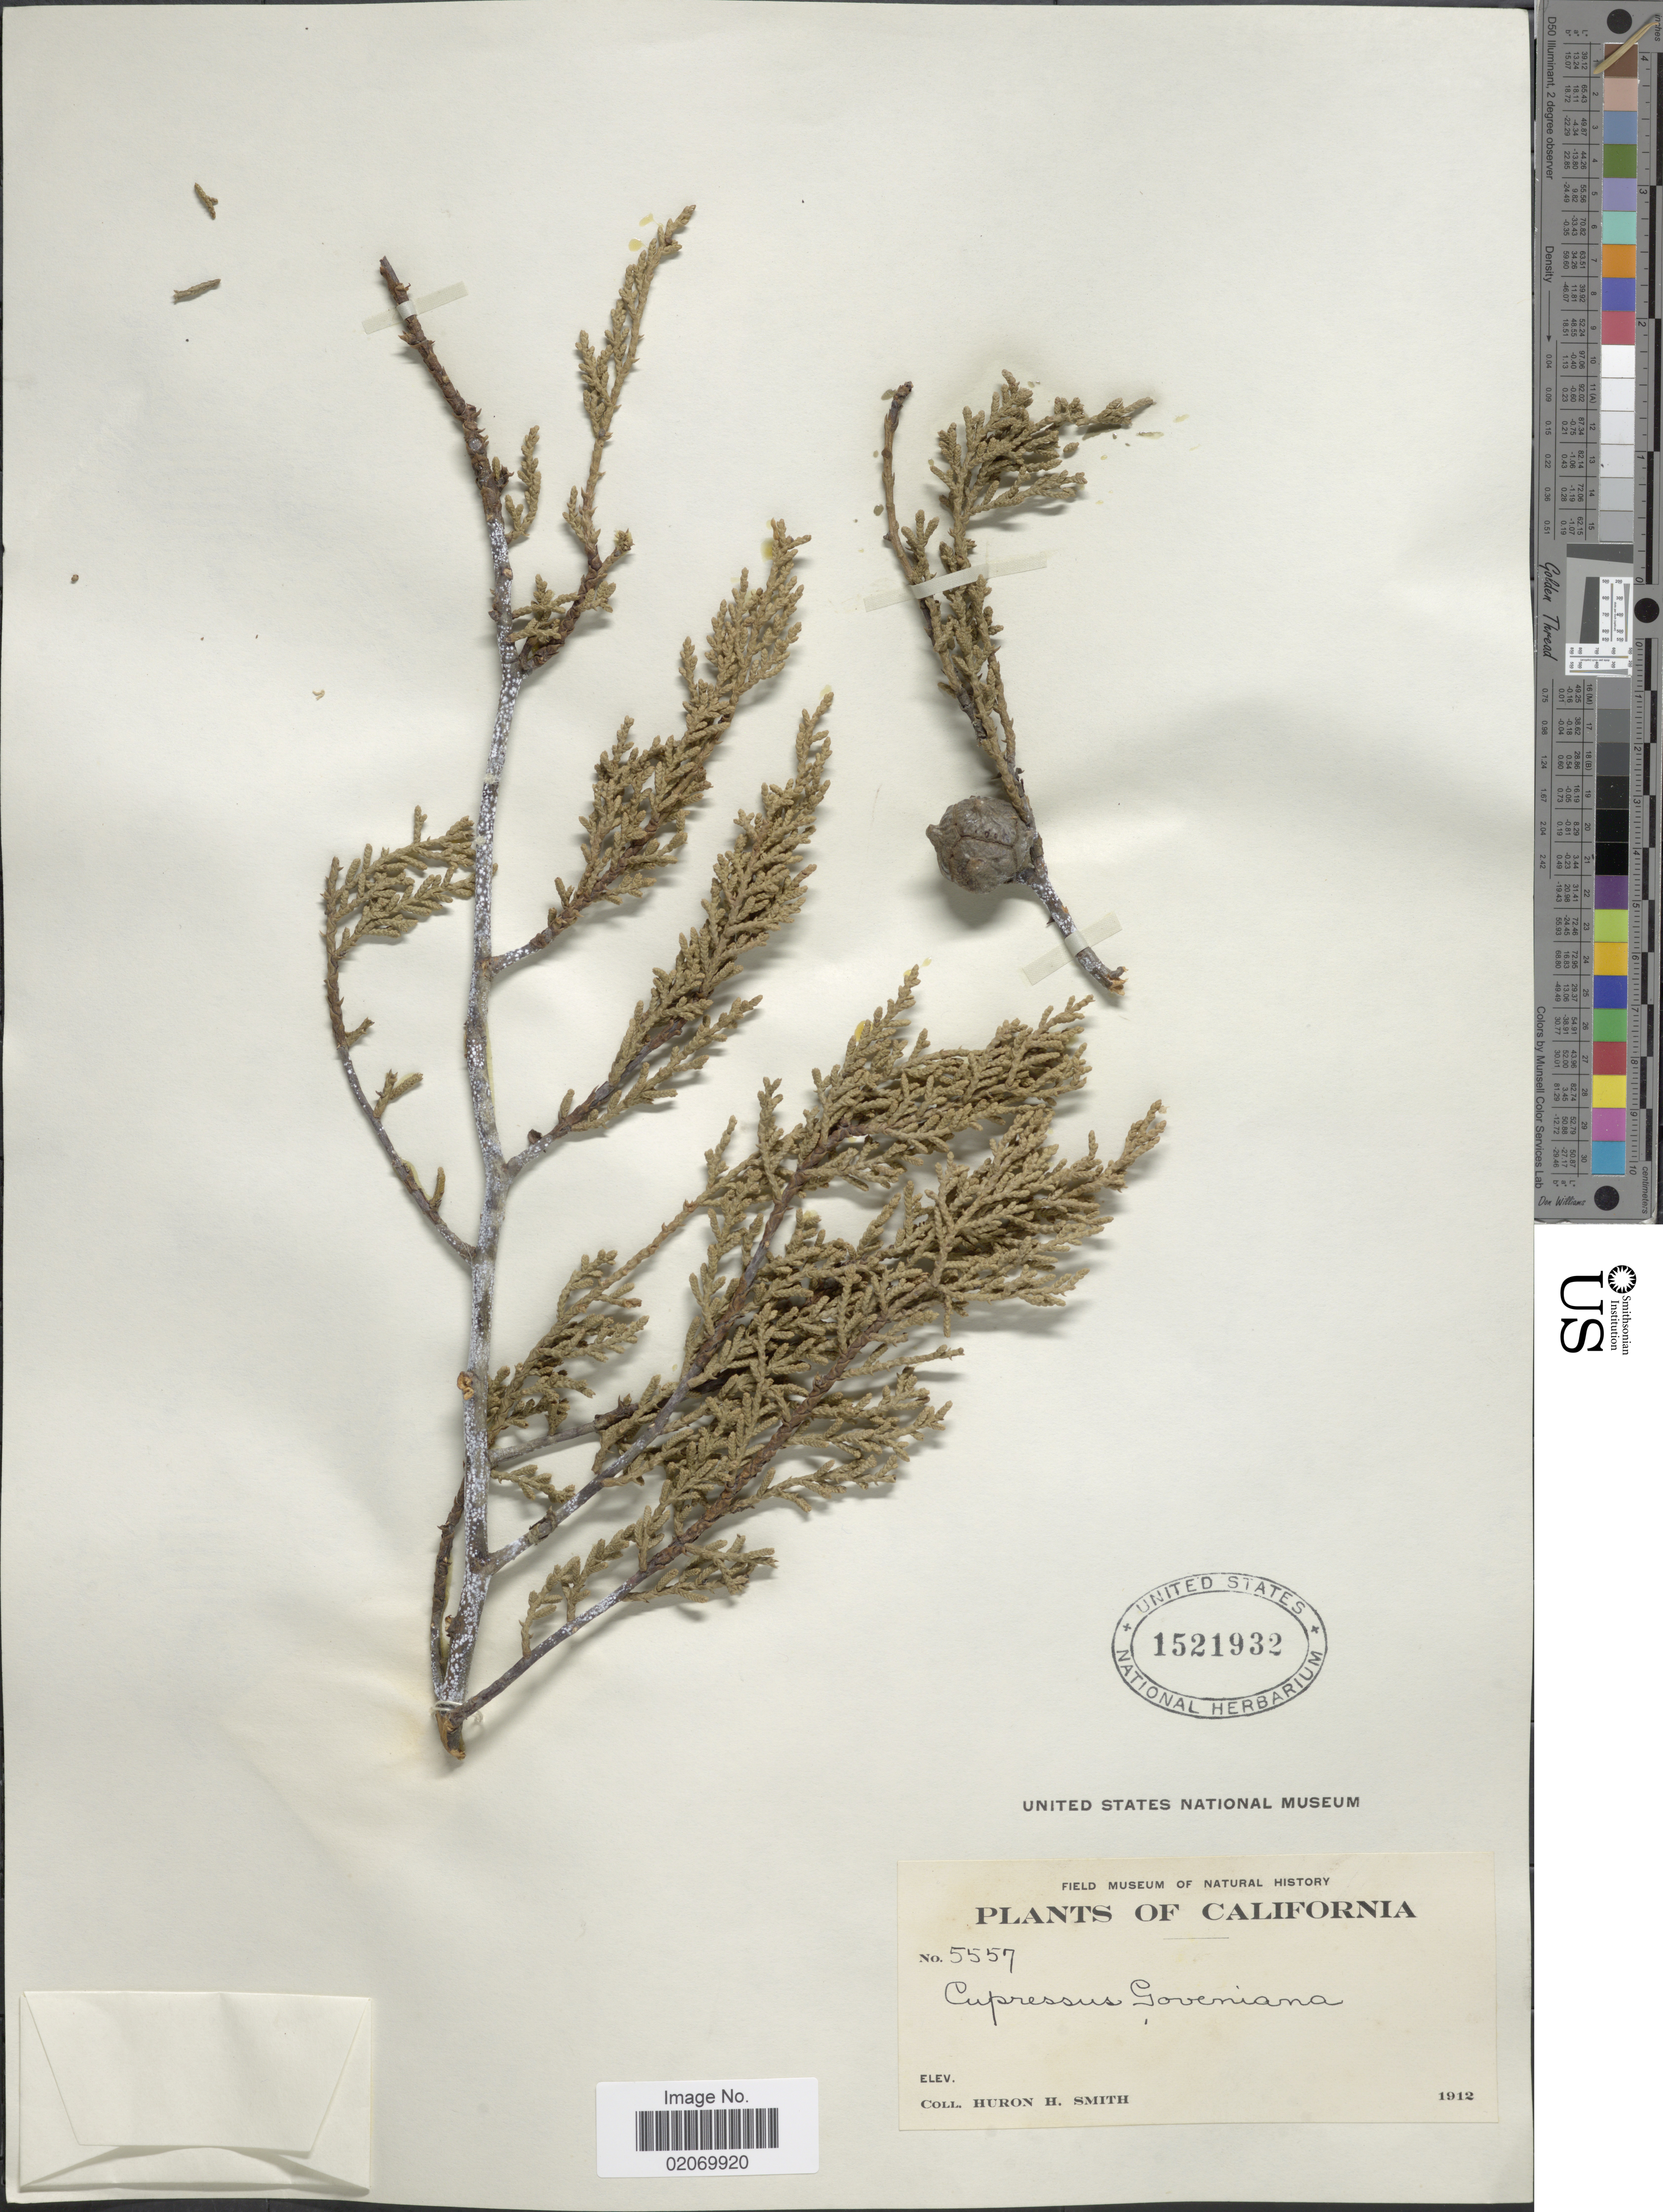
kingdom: Plantae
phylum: Tracheophyta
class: Pinopsida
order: Pinales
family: Cupressaceae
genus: Hesperocyparis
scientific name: Hesperocyparis goveniana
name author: (Gordon) Bartel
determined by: (US) Smithsonian Institution - National Museum of Natural History - Department of Botany (UNITED STATES)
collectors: Huron H. Smith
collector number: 5557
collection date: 1912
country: United States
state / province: California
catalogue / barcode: US 1521932